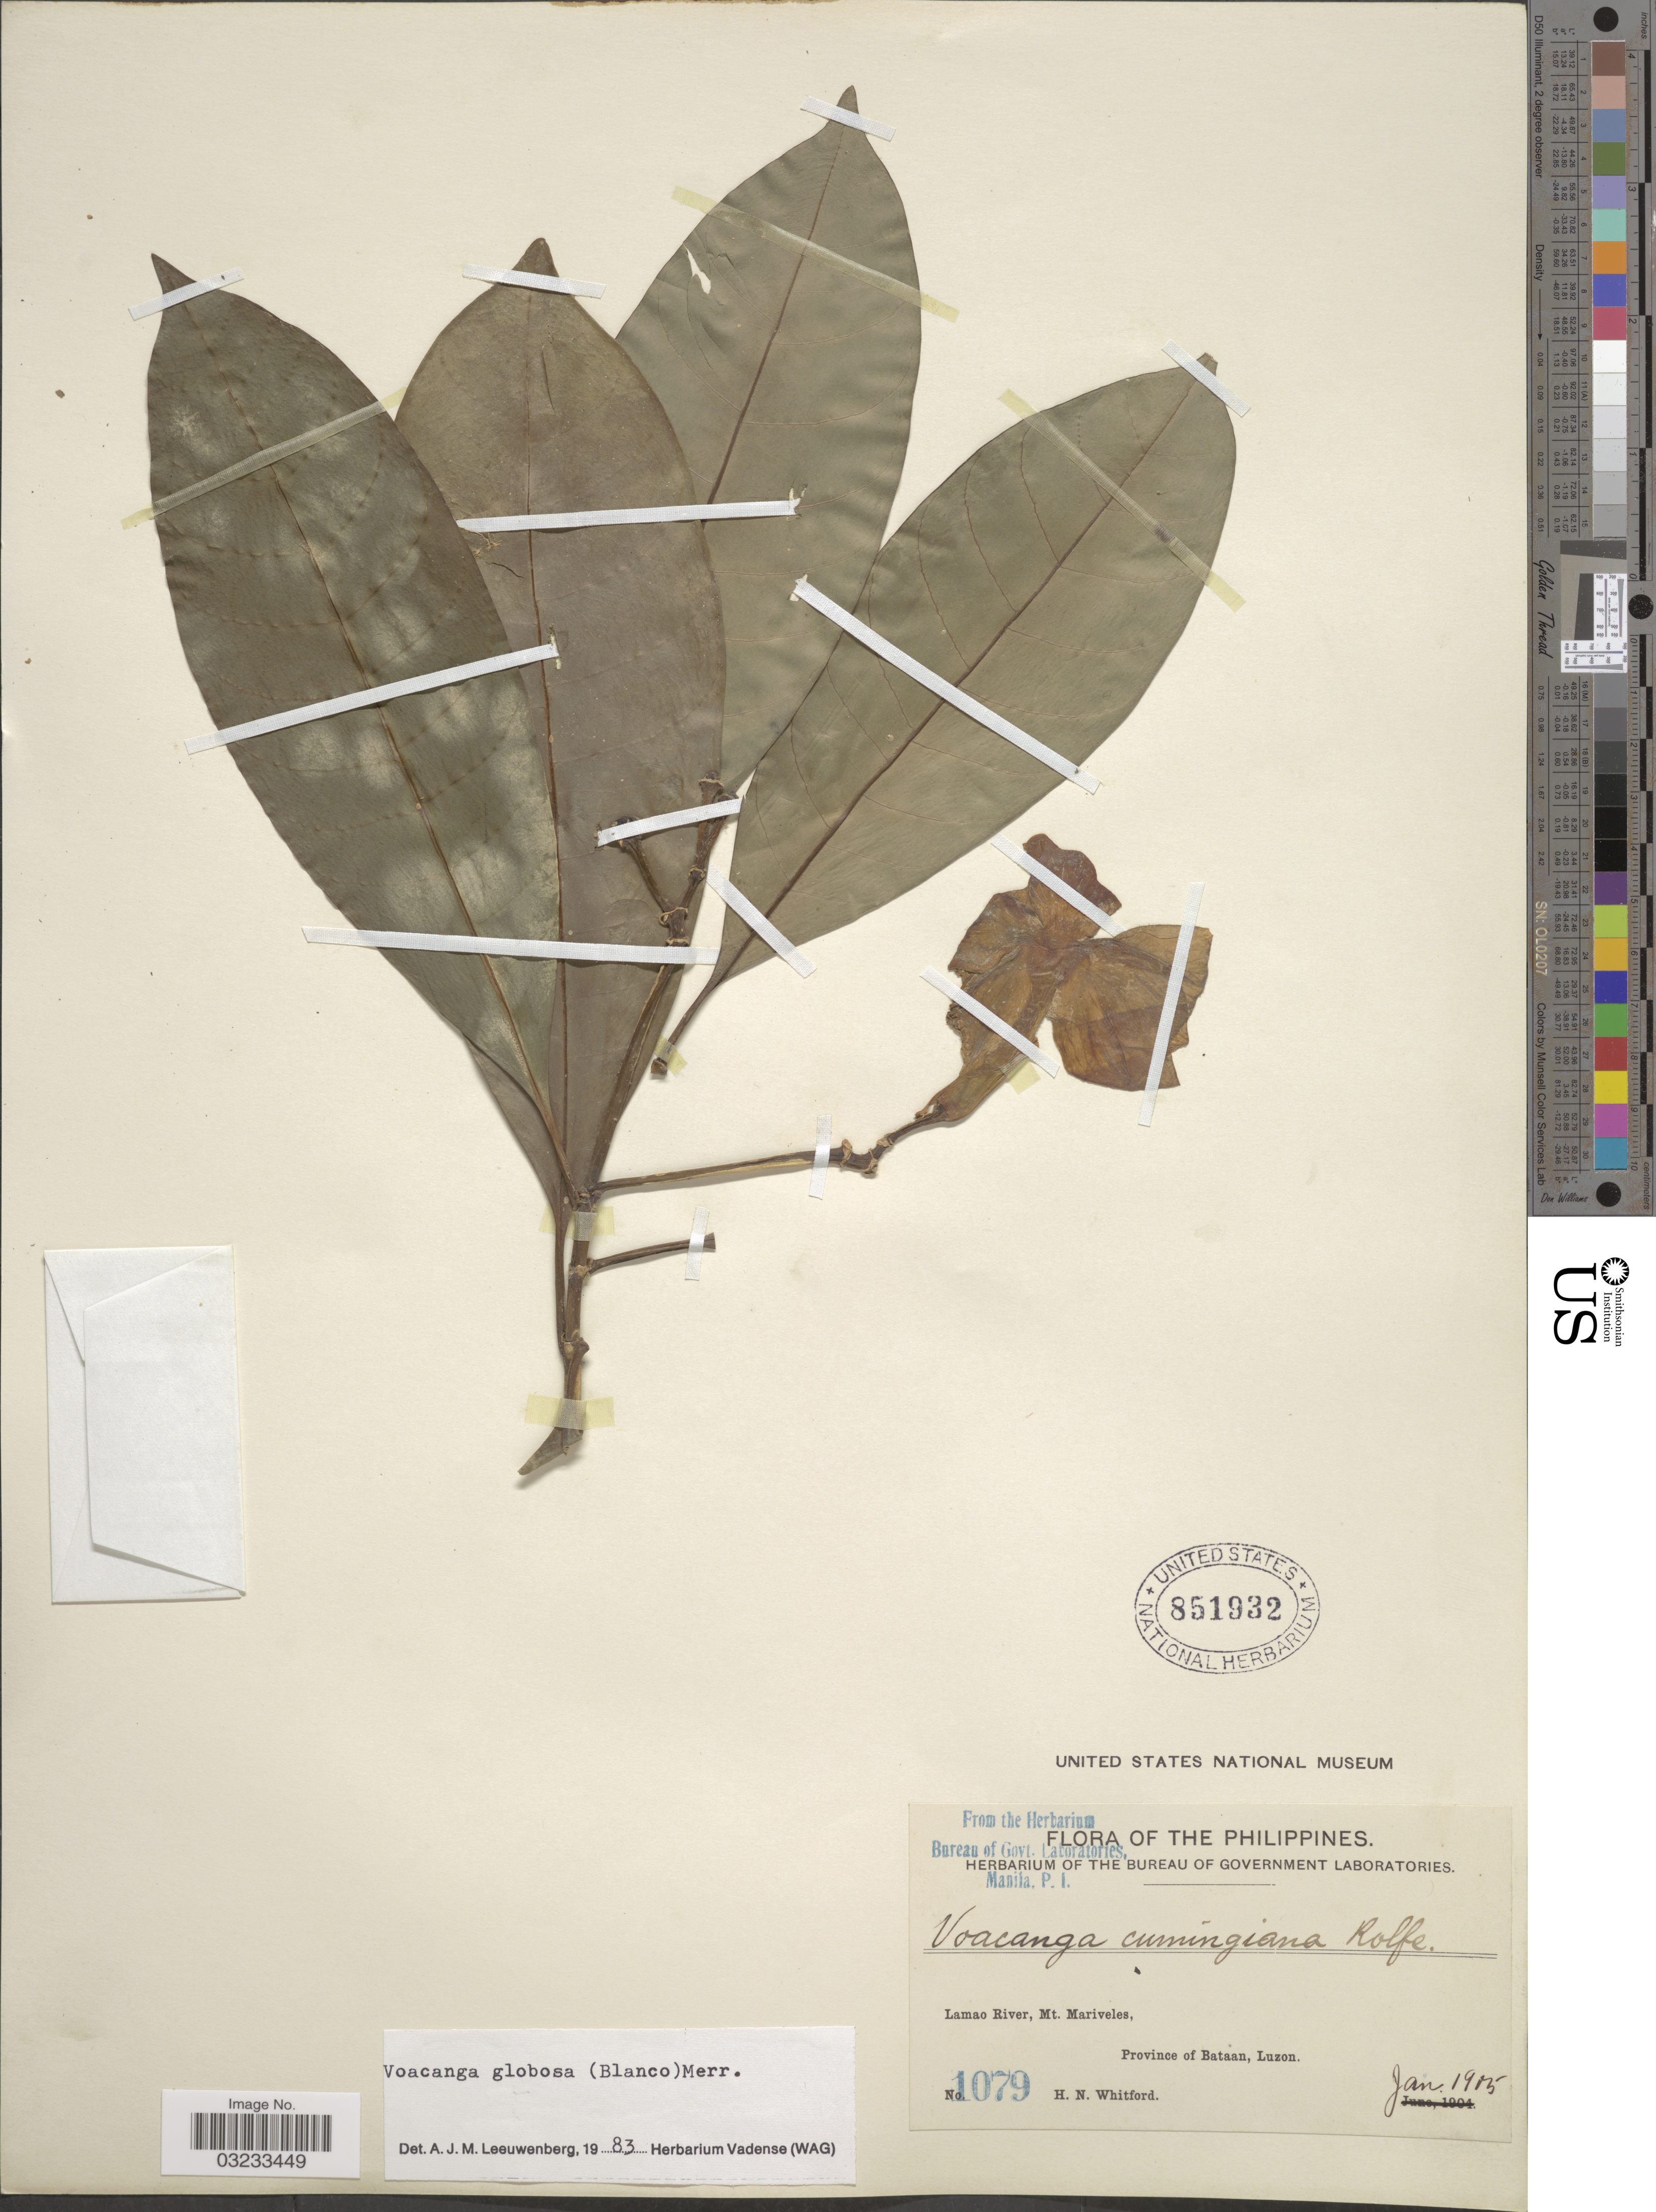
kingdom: Plantae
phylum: Tracheophyta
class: Magnoliopsida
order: Gentianales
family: Apocynaceae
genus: Voacanga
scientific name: Voacanga globosa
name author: (Blanco) Merr.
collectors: H. N. Whitford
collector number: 1079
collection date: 1905-01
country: Philippines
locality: Lamao River, Mt. Mariveles, Province of Bataan, Luzon.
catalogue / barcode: US 851932